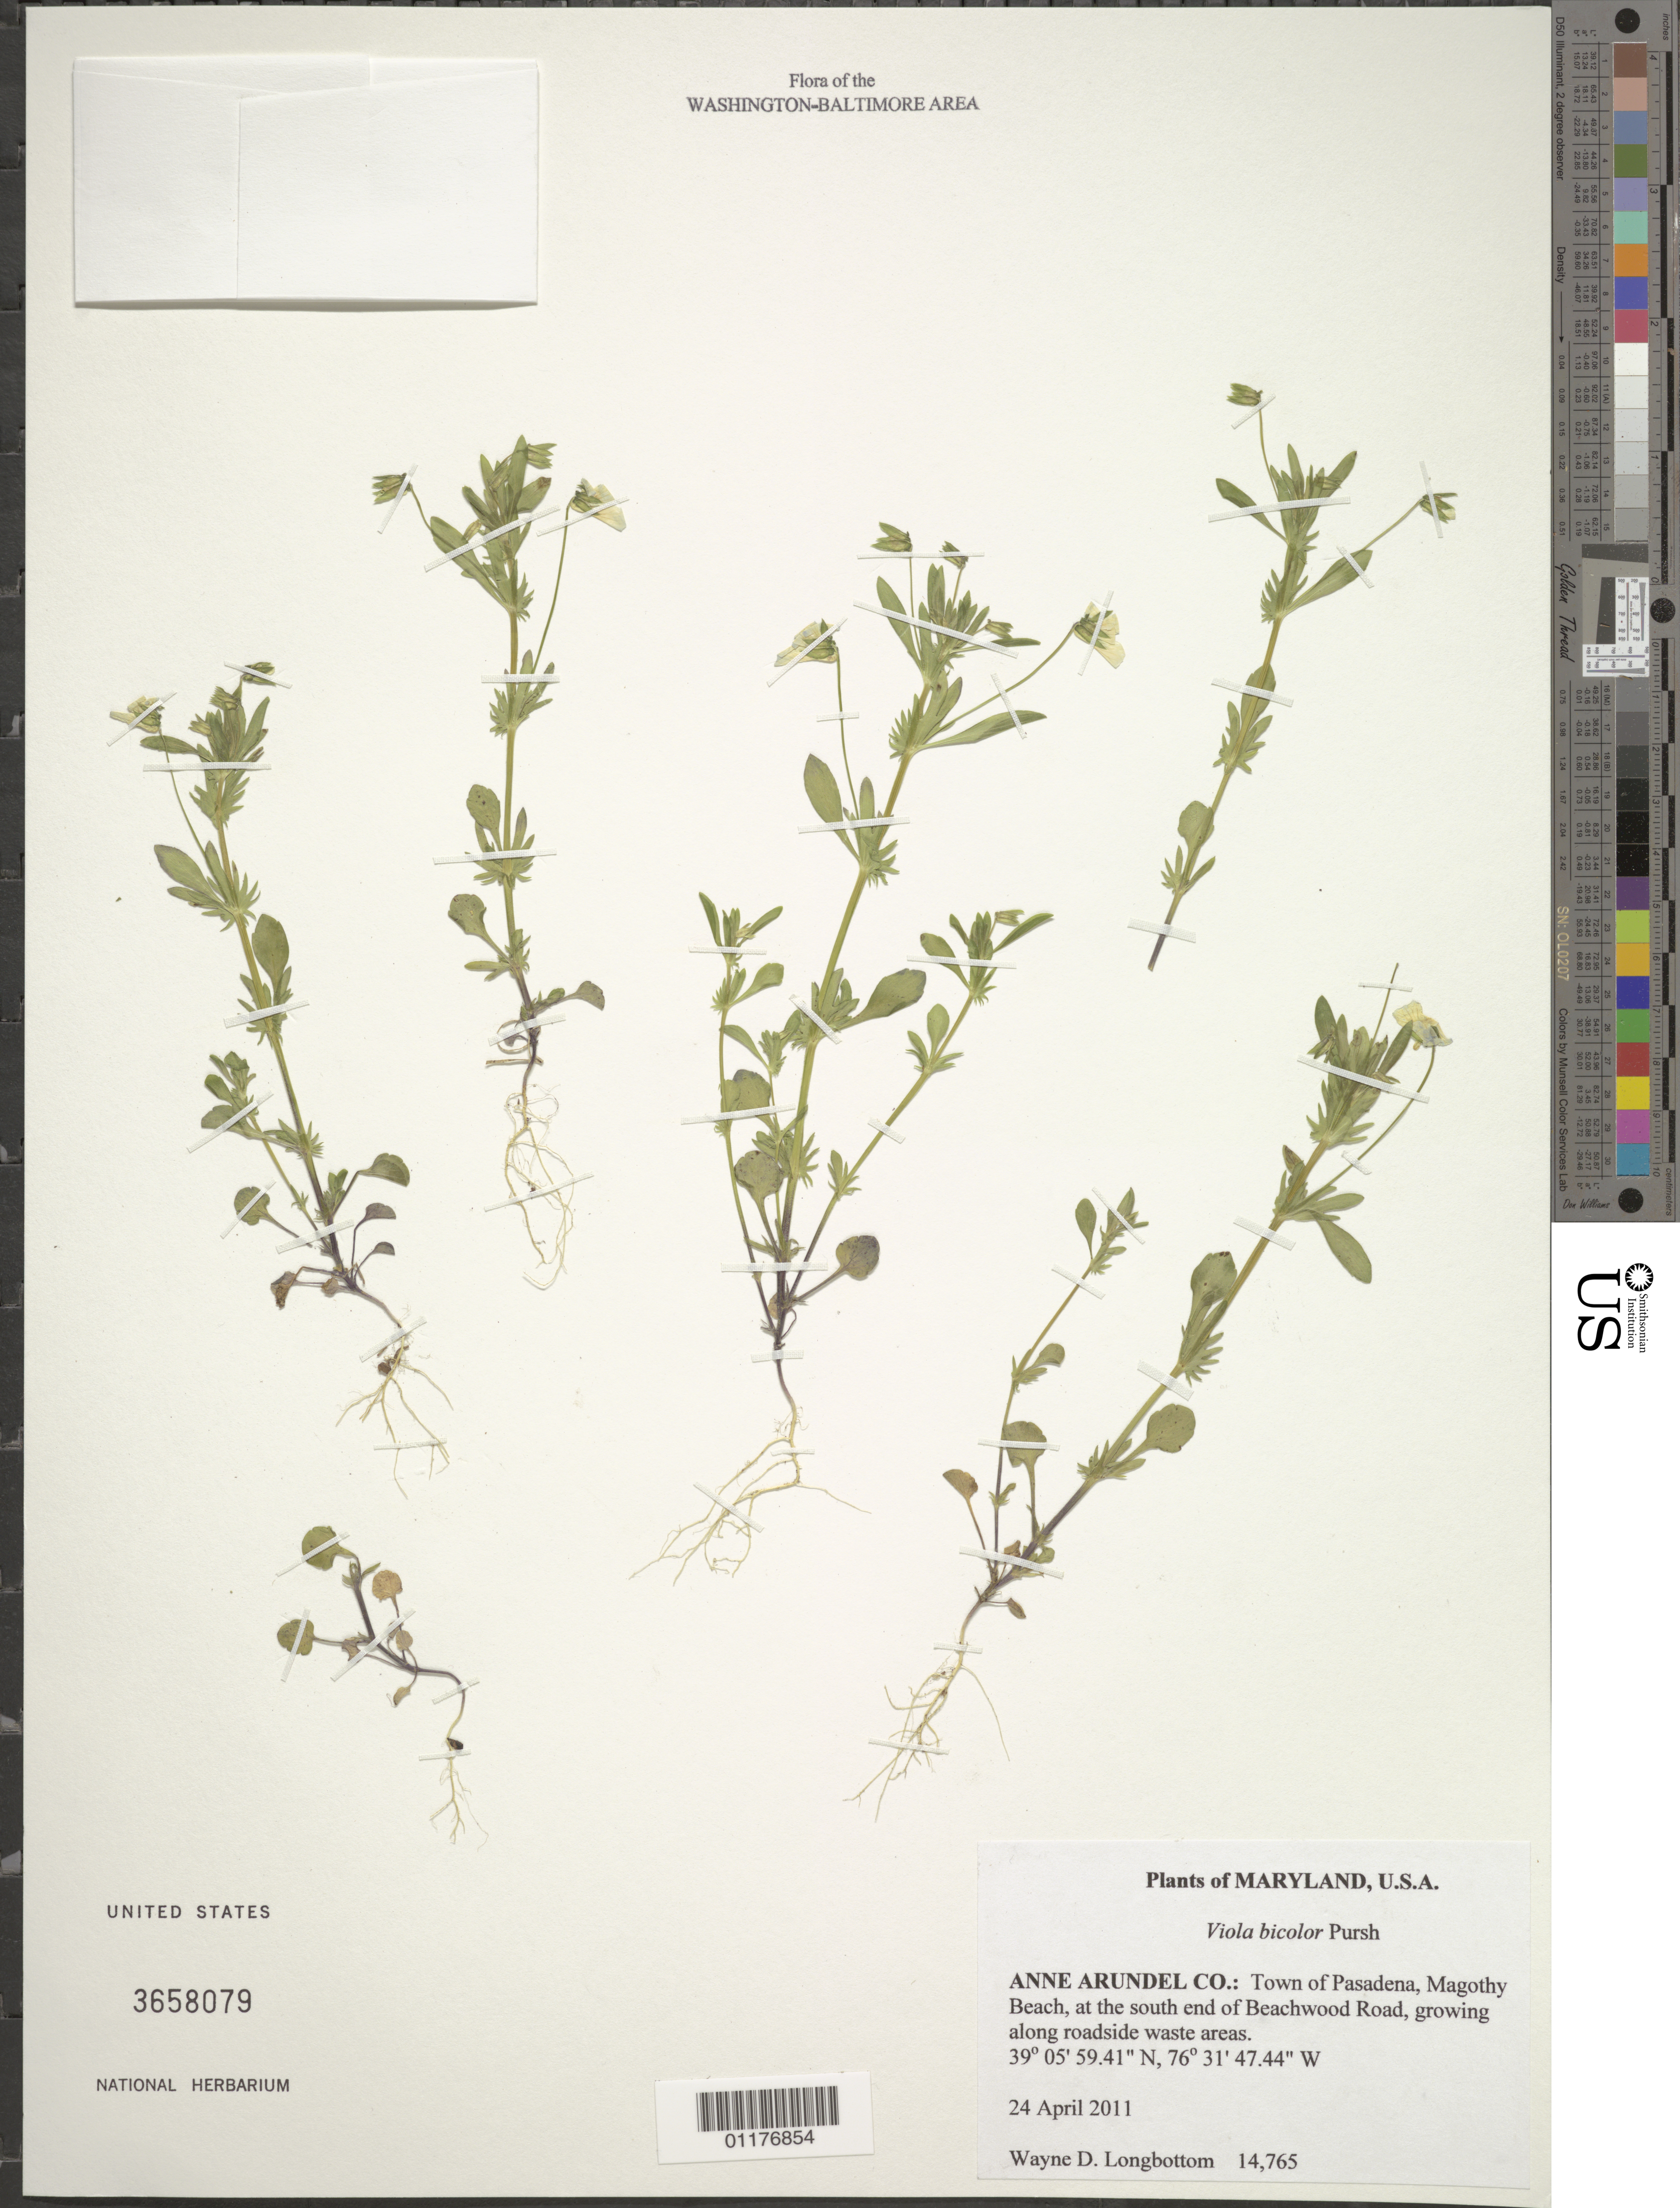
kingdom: Plantae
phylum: Tracheophyta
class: Magnoliopsida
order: Malpighiales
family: Violaceae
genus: Viola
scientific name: Viola bicolor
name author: Pursh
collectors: W. D. Longbottom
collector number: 14765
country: United States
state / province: Maryland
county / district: Anne Arundel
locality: Pasadena, Magothy Beach, W end of Beachwood Road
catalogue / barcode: US 3658079